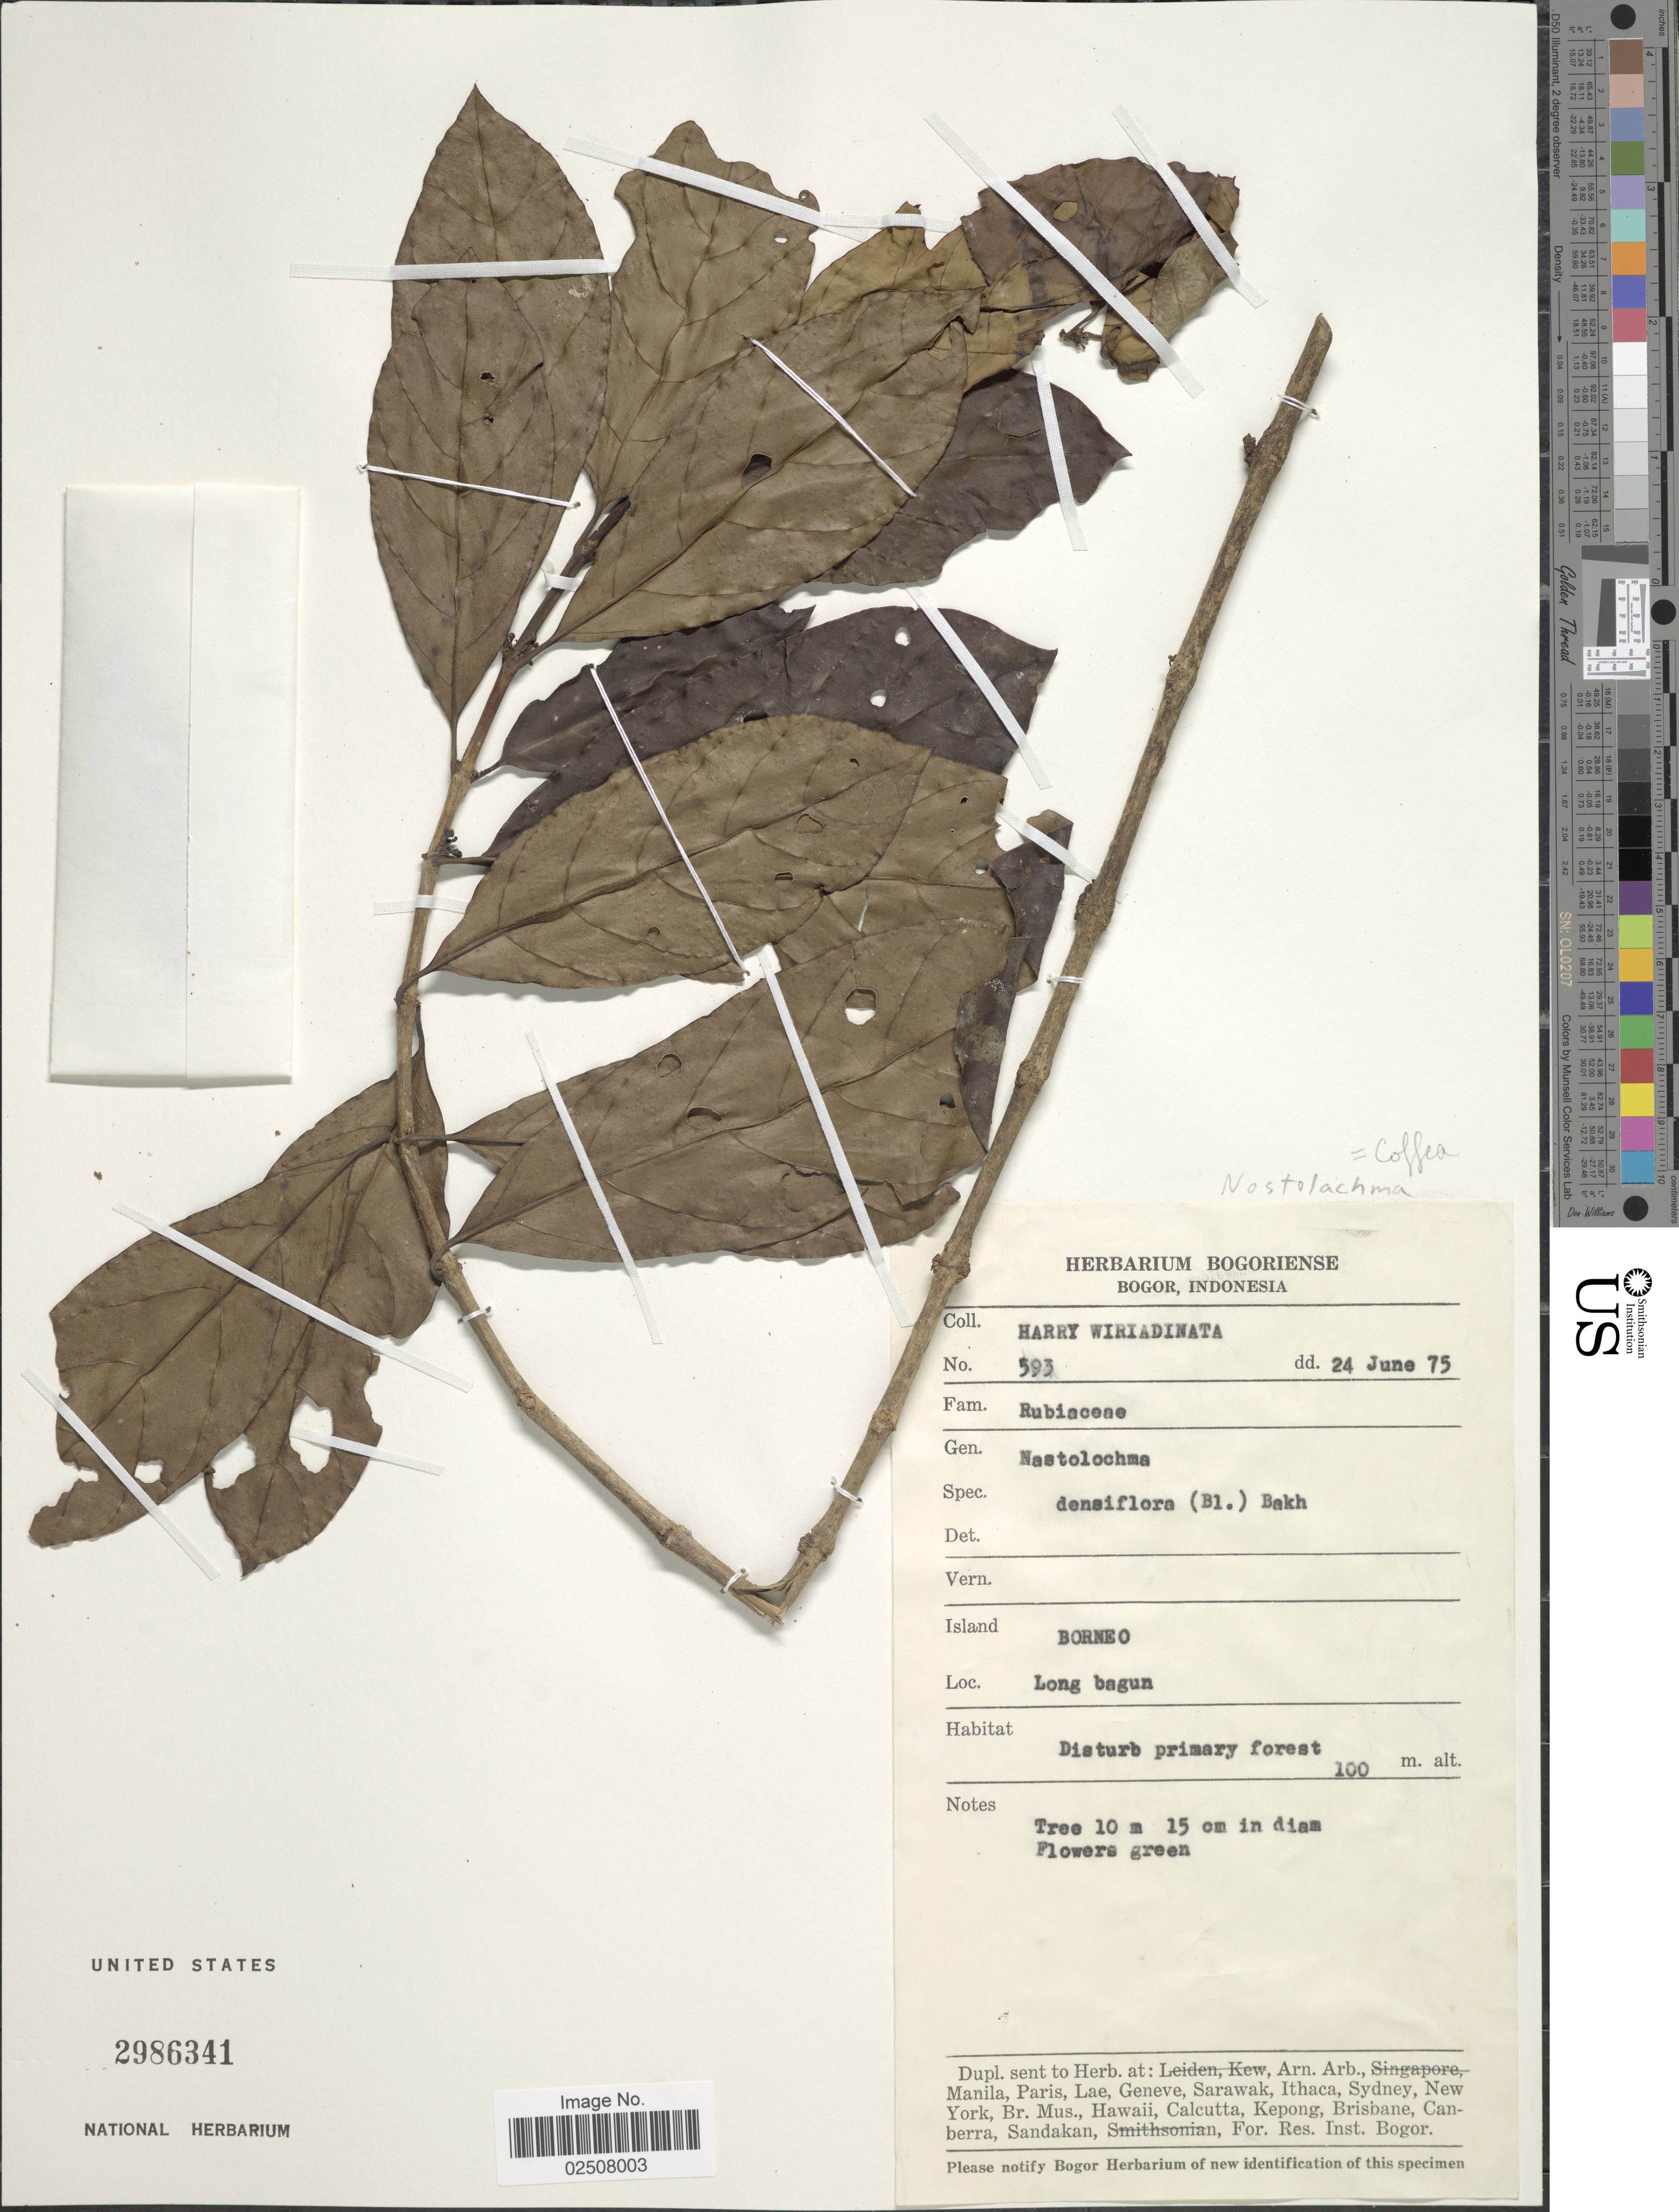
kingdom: Plantae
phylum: Tracheophyta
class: Magnoliopsida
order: Gentianales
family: Rubiaceae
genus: Coffea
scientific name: Coffea densiflora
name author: Blume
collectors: H. Wiriadinata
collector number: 593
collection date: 1975-06-24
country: Indonesia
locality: Island Borneo, Long bagun.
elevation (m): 100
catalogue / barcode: US 2986341